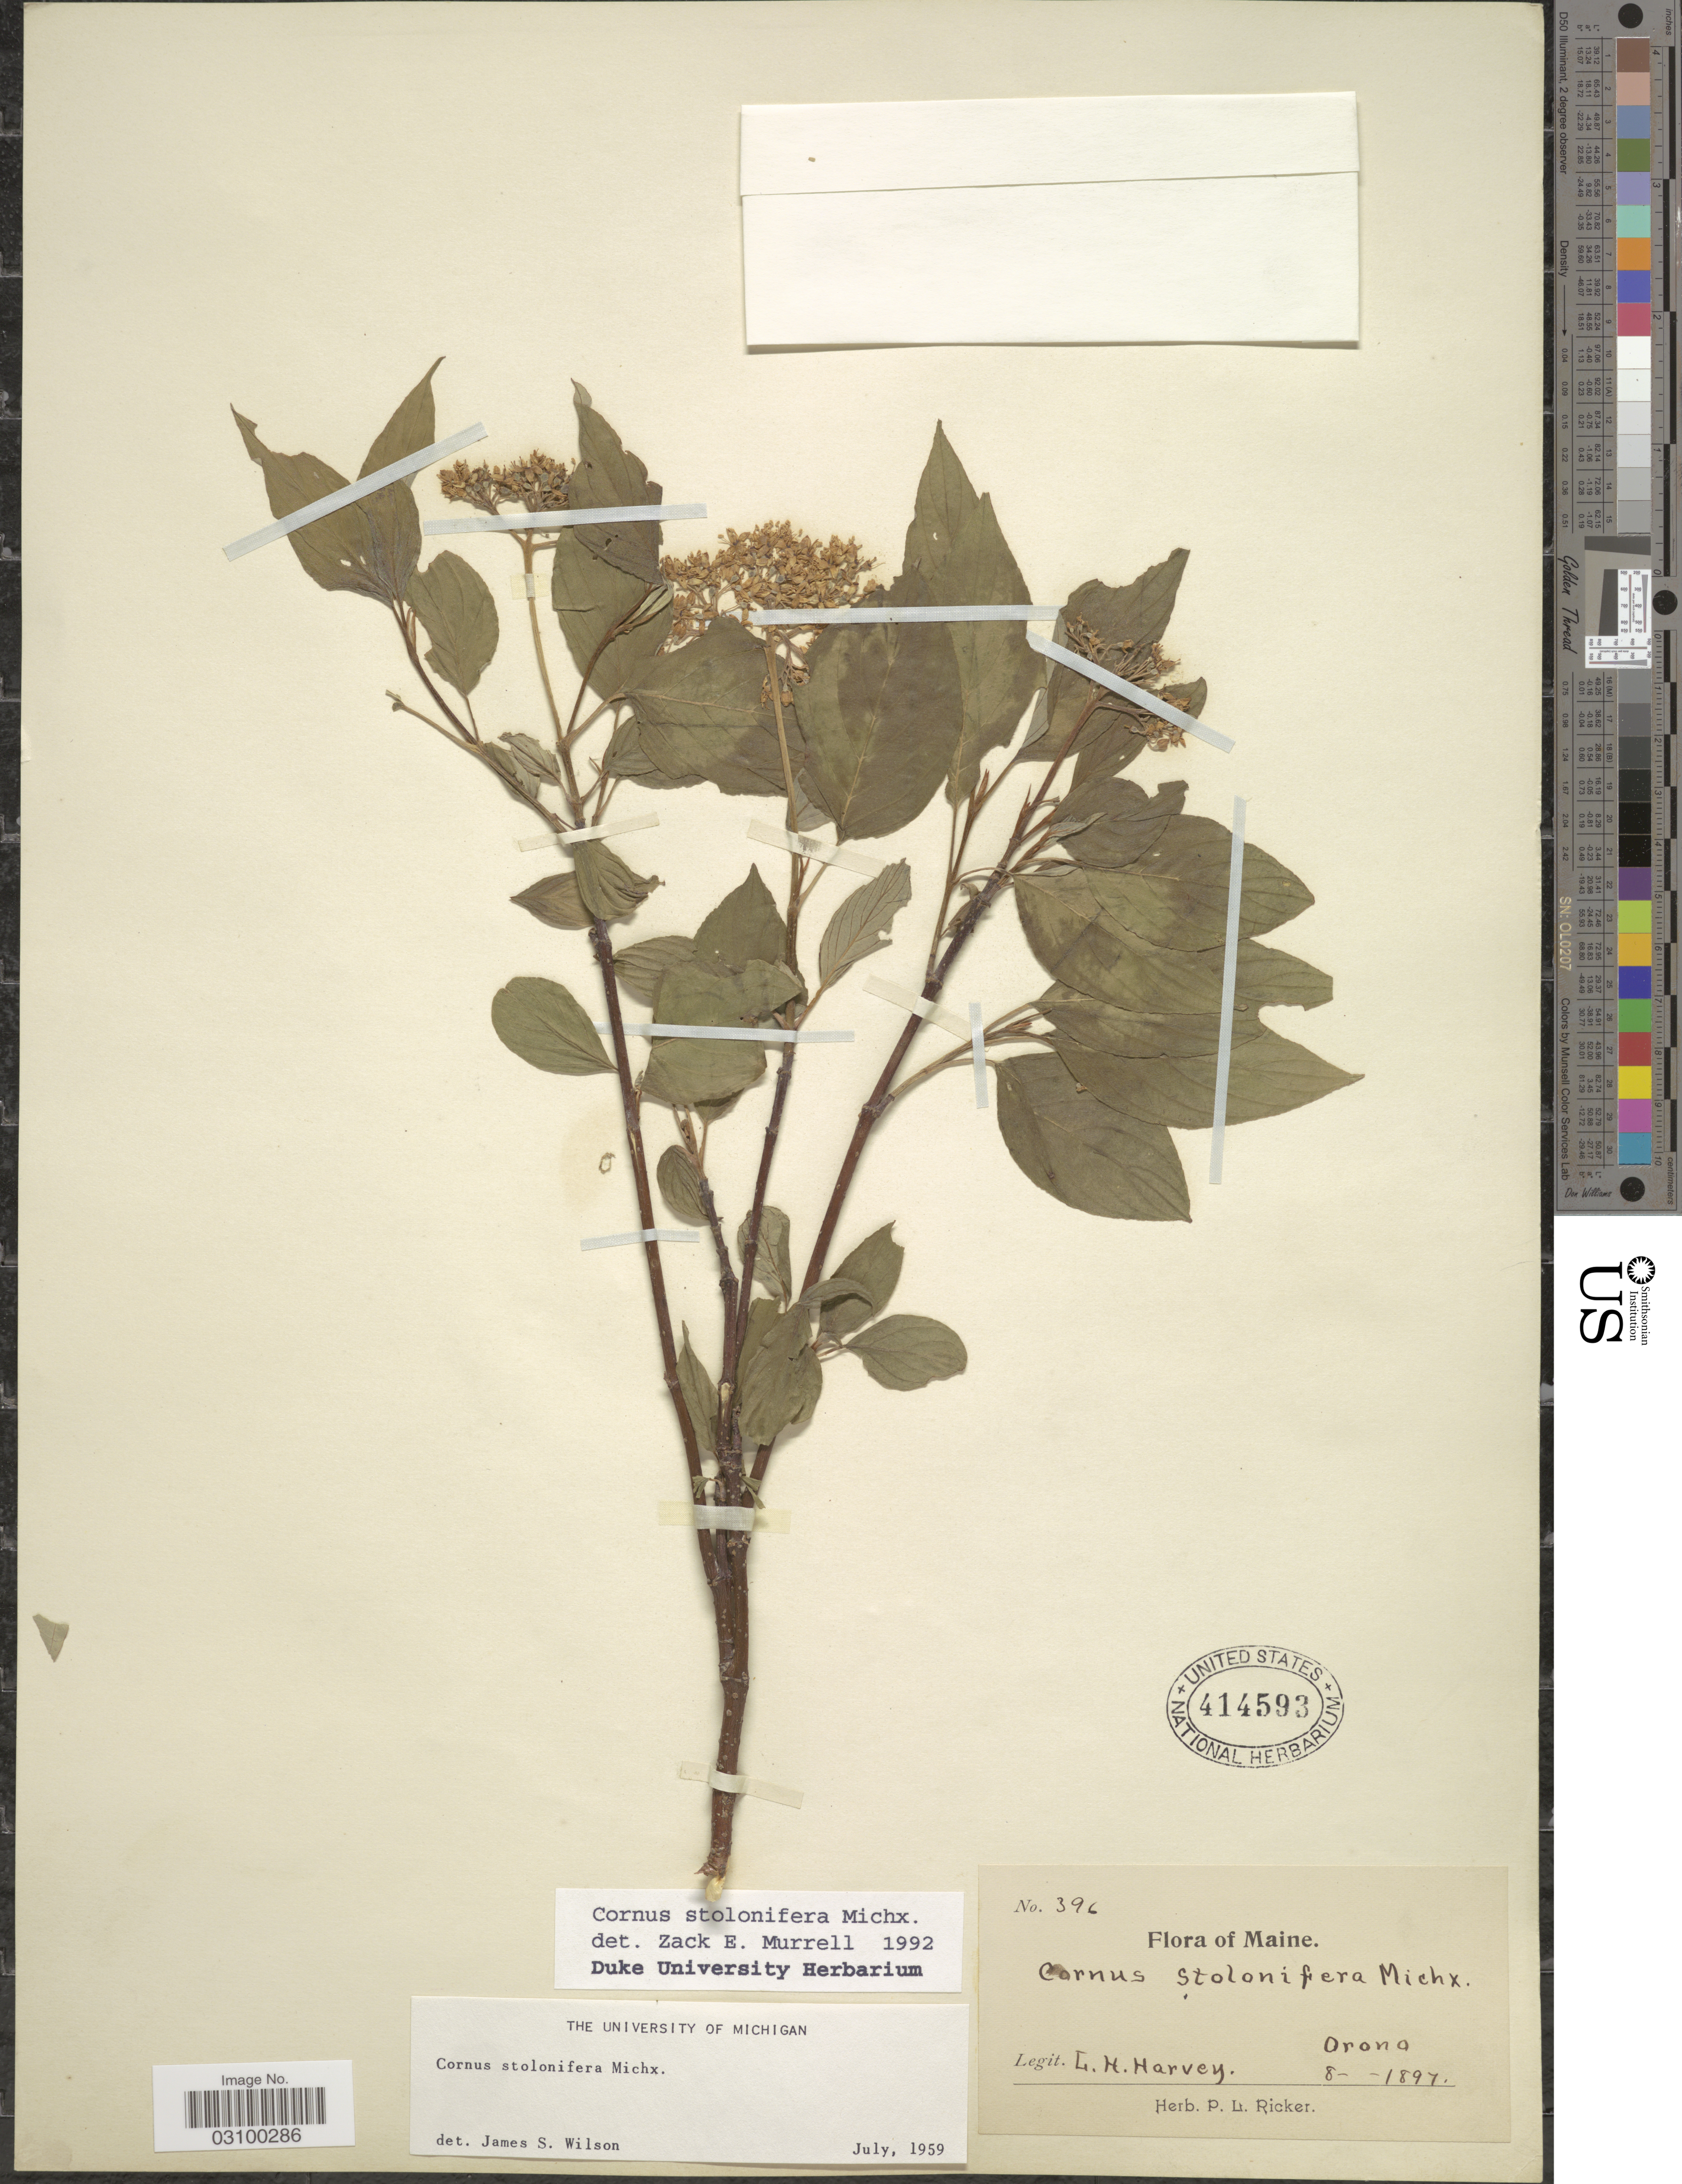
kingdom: Plantae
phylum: Tracheophyta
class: Magnoliopsida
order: Cornales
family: Cornaceae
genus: Cornus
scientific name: Cornus sericea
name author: L.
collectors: L. H. Harvey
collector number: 396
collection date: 1897-08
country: United States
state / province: Maine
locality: Orono.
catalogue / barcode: US 414593